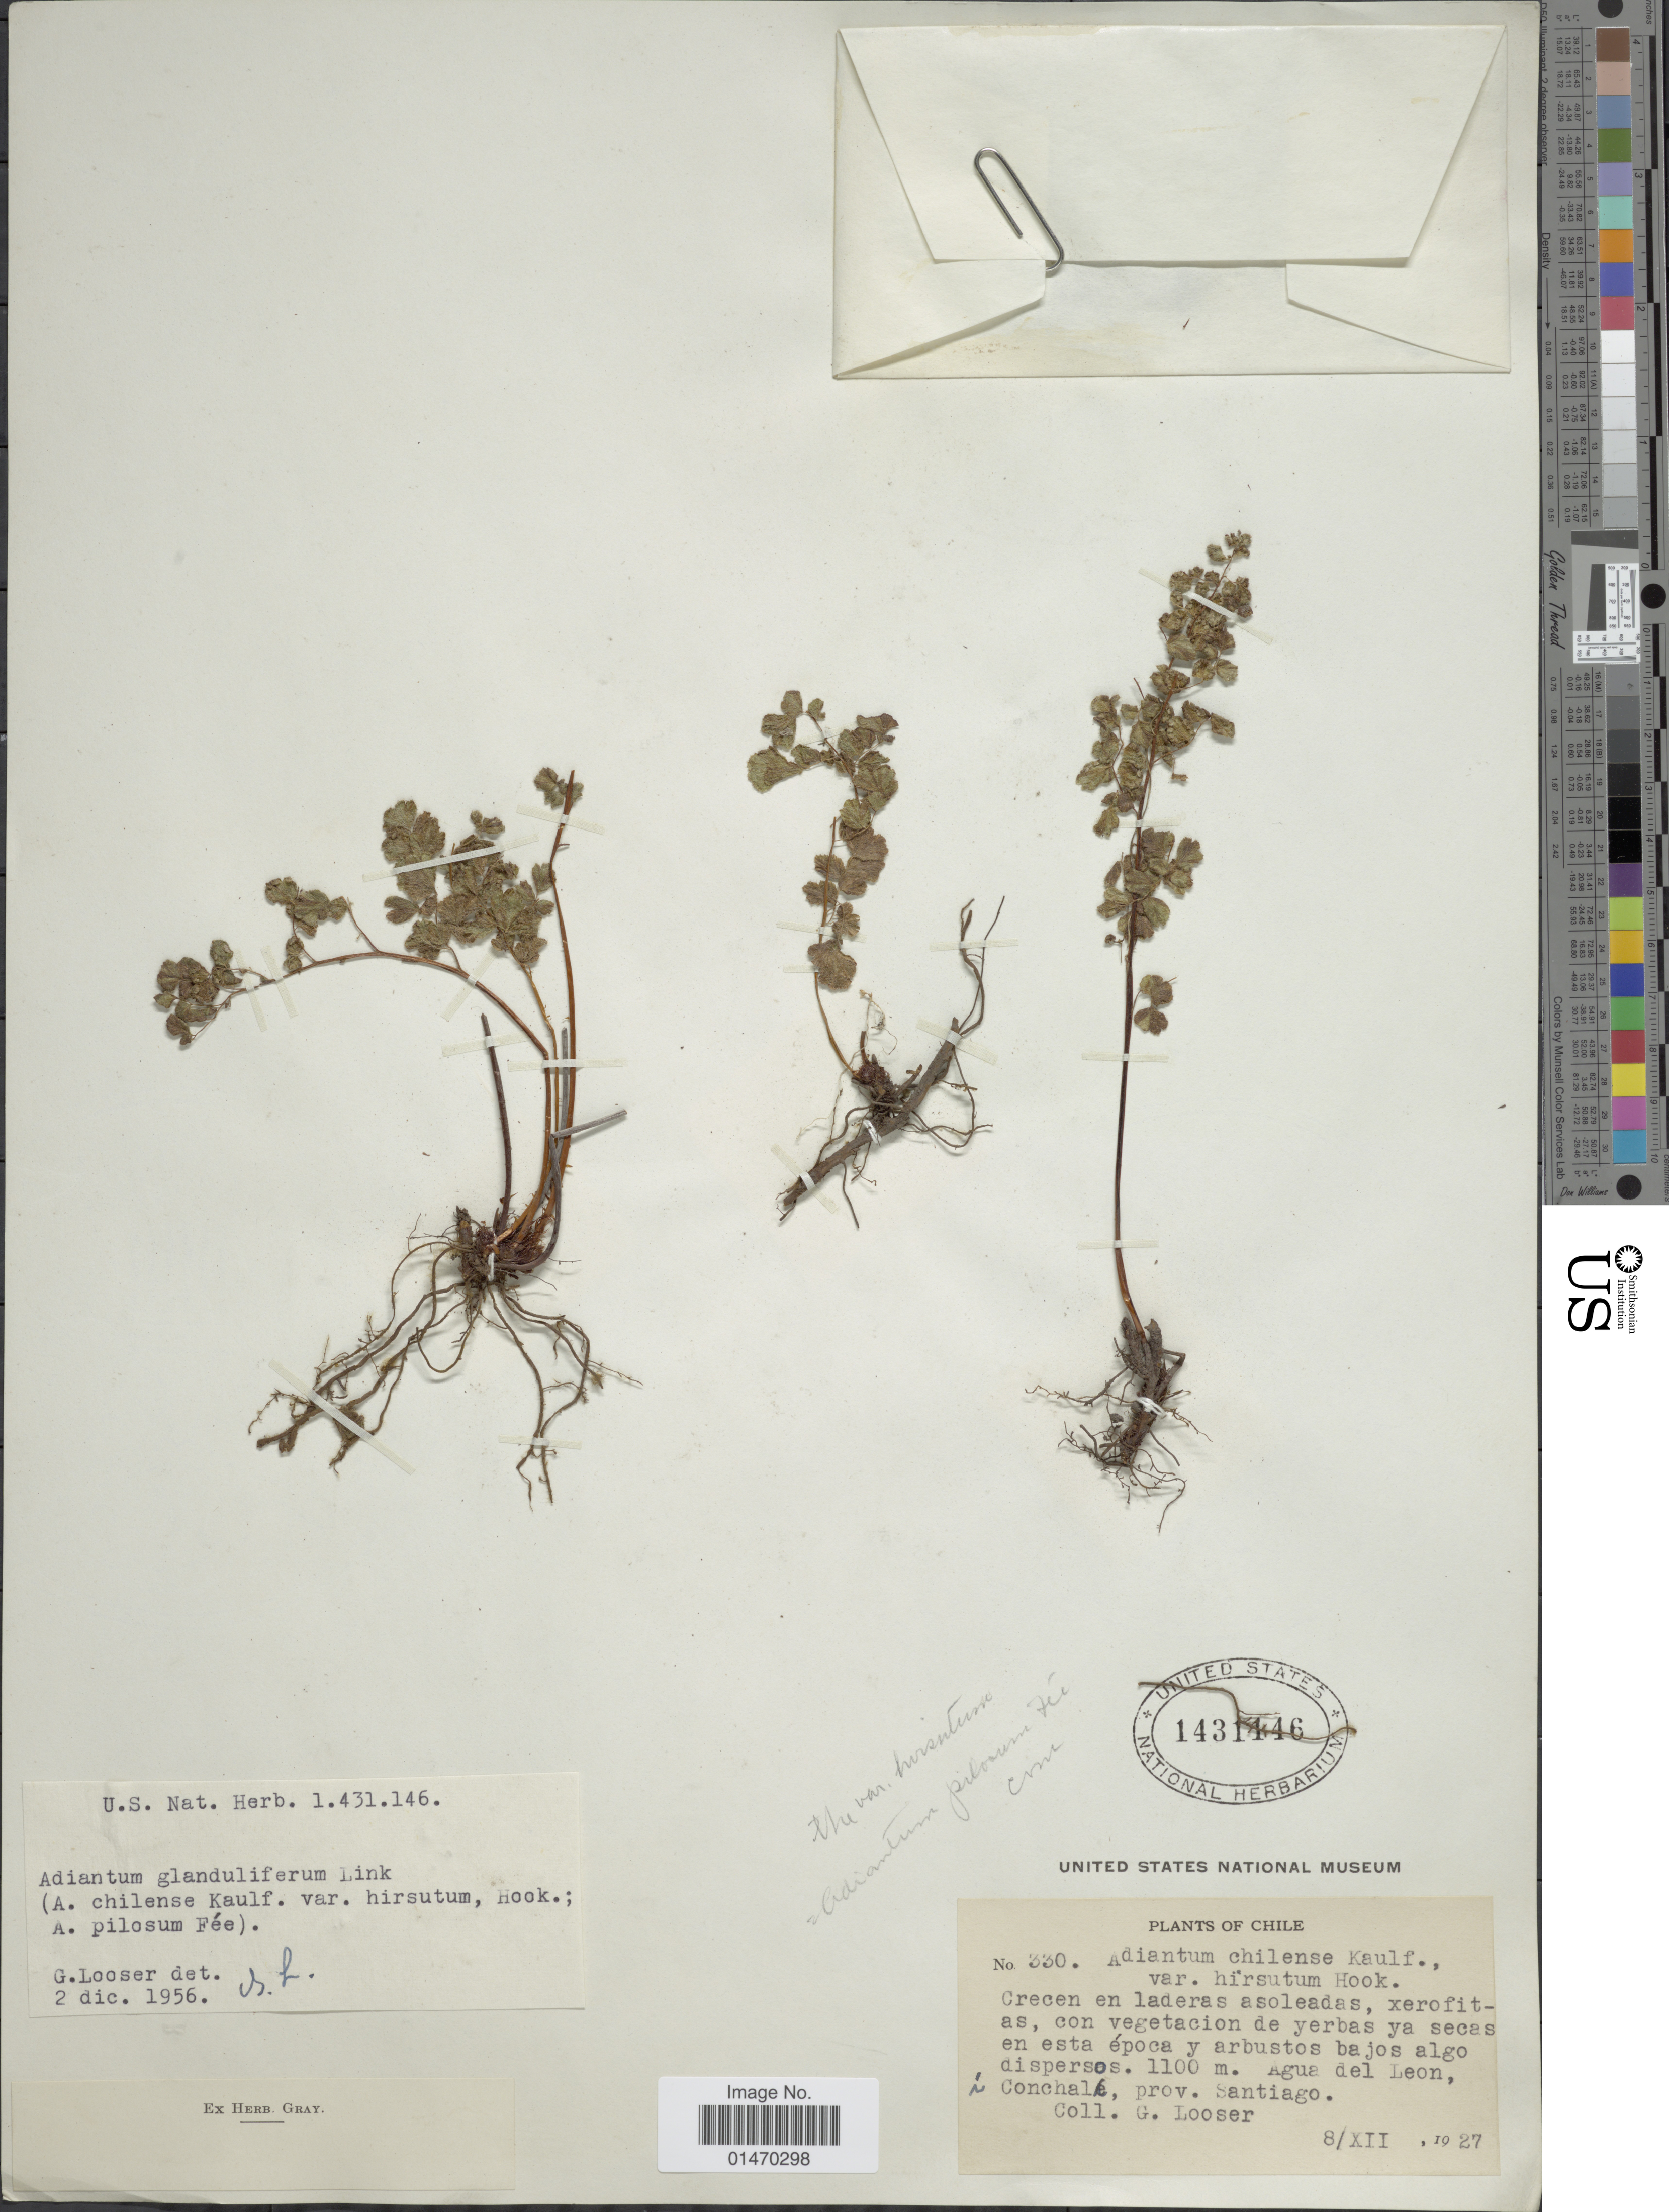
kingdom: Plantae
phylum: Tracheophyta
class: Polypodiopsida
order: Polypodiales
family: Pteridaceae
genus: Adiantum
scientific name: Adiantum glanduliferum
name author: Link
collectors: G. Looser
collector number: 330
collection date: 1927-12-08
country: Chile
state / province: Región Metropolitana (RM)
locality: Agua del Leon, Conchalí, prov. Santiago.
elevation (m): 1100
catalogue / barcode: US 1431446